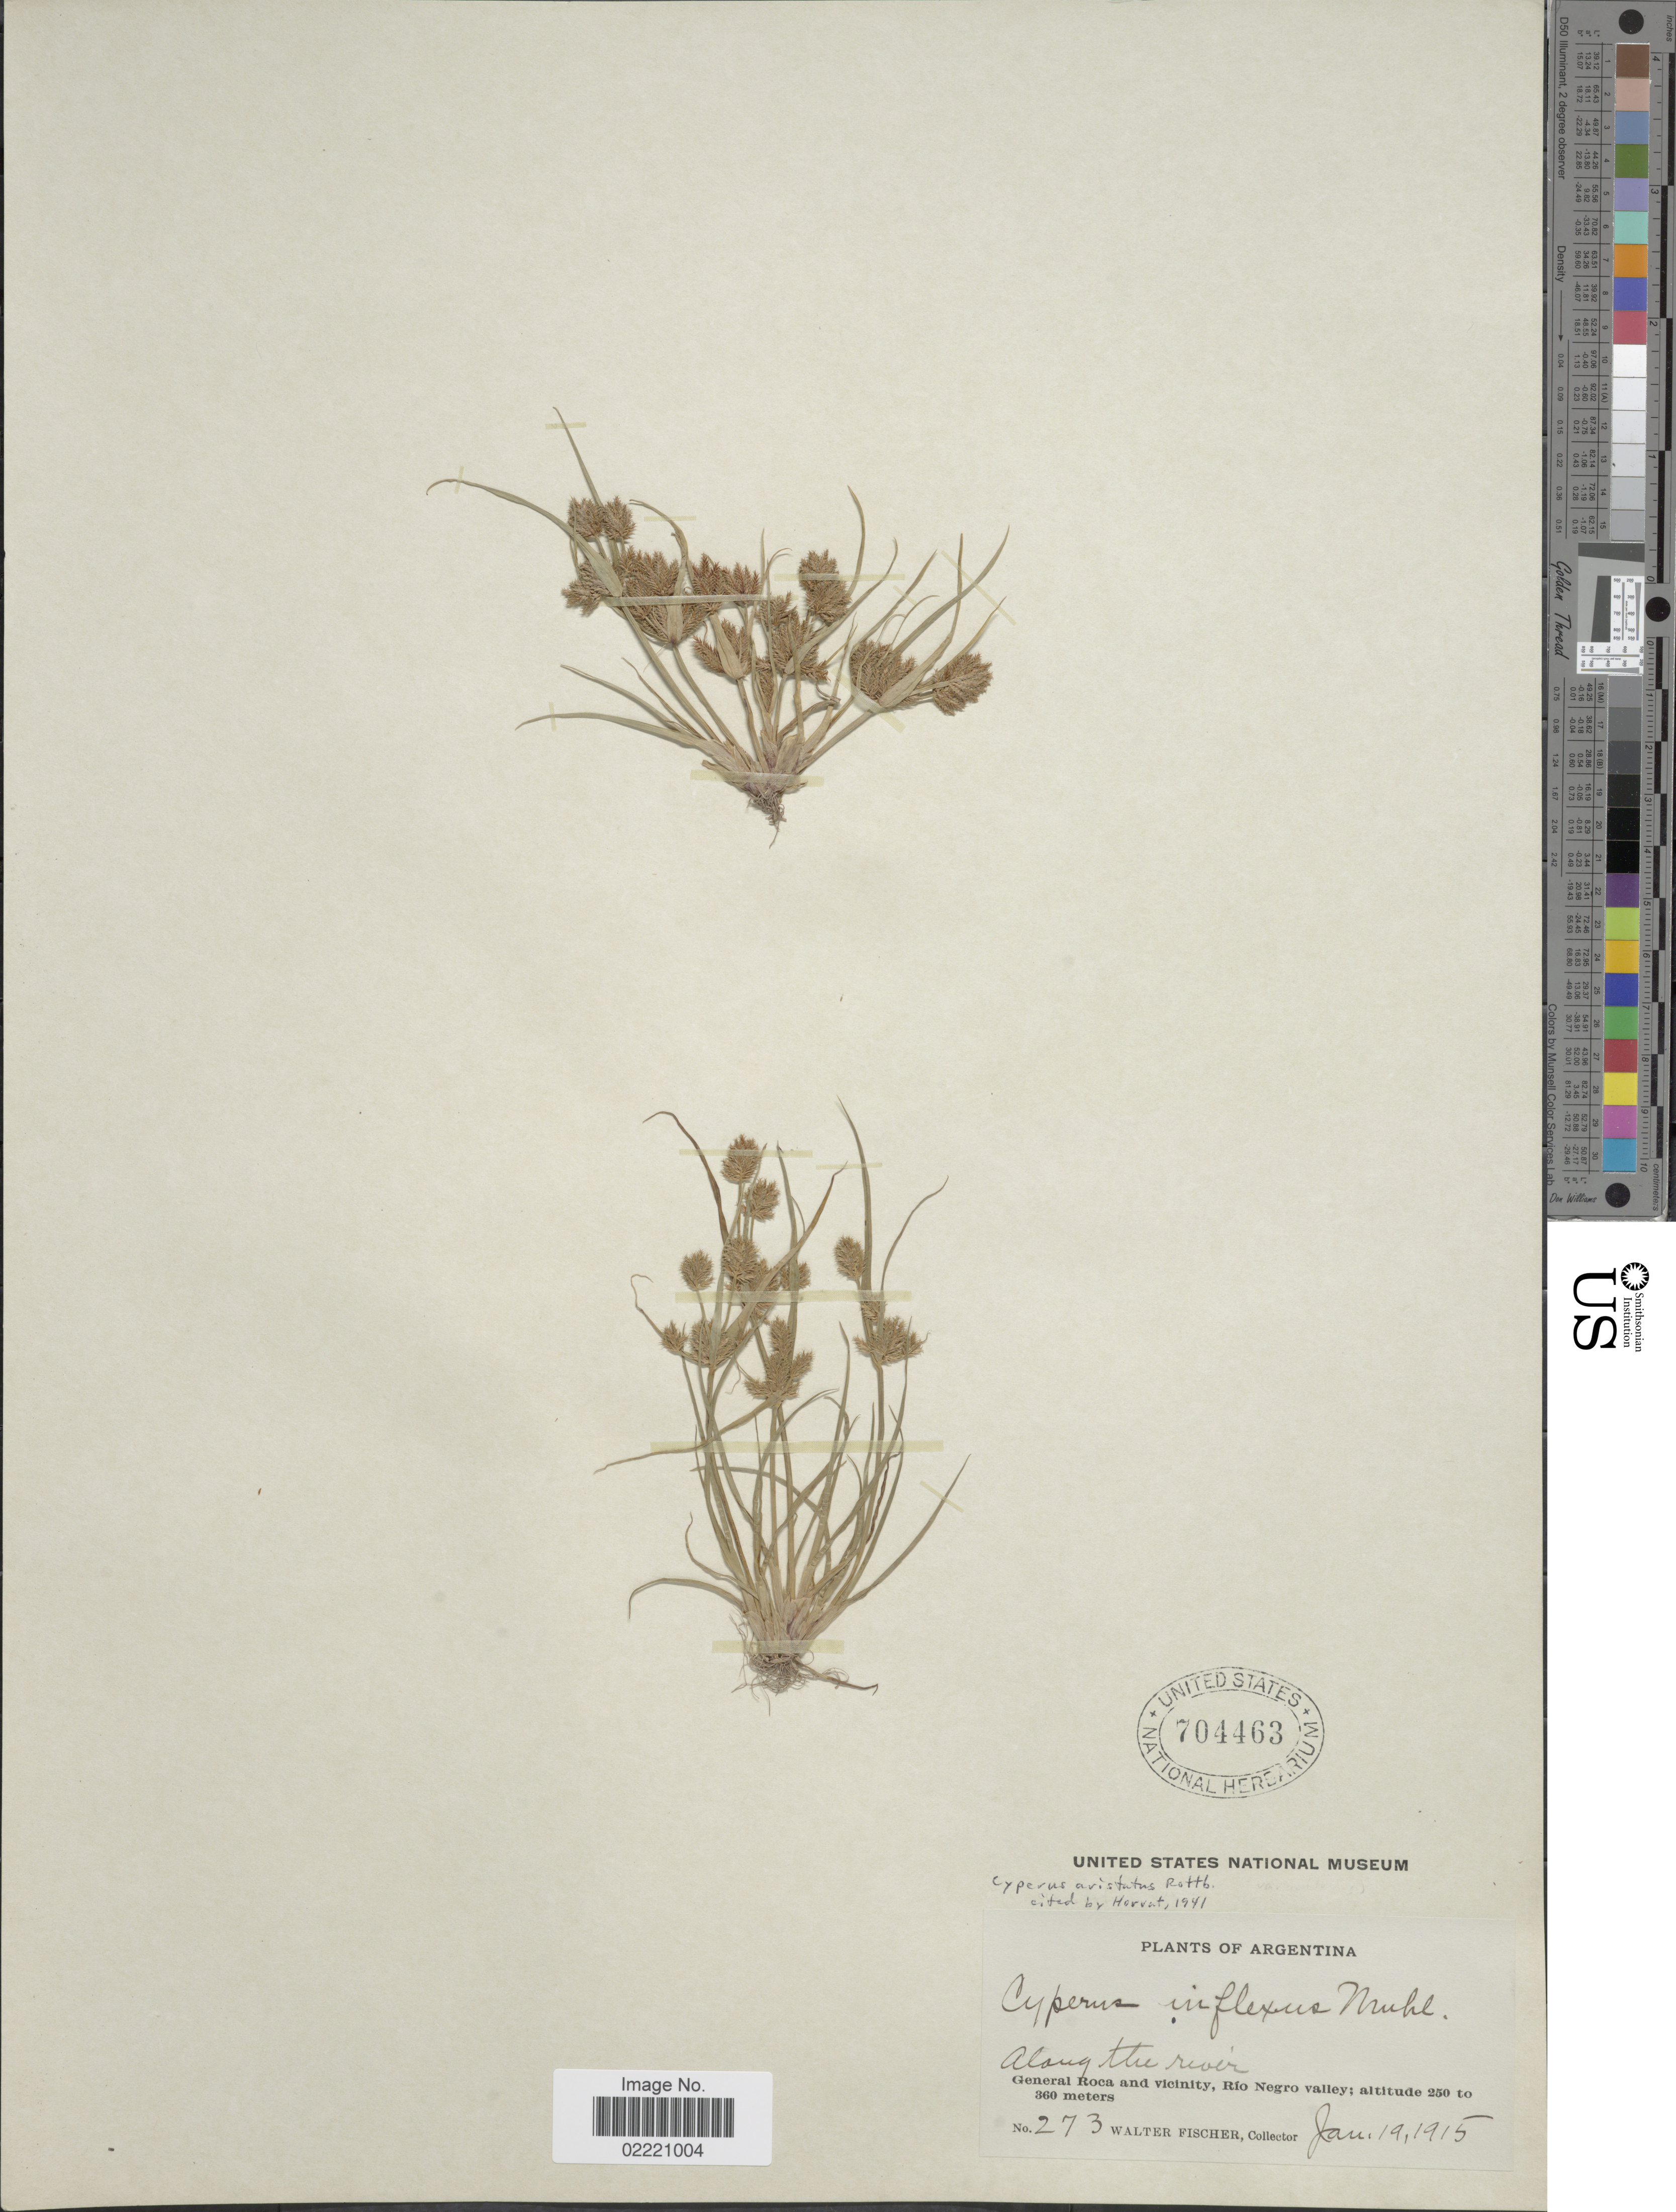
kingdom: Plantae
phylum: Tracheophyta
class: Liliopsida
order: Poales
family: Cyperaceae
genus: Cyperus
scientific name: Cyperus squarrosus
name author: L.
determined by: Strong, Mark T., (BOT), Smithsonian Institution - National Museum of Natural History (UNITED STATES)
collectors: W. Fischer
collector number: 273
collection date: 1915-01-19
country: Argentina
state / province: Rio Negro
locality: Along the rain, Gneral Roca and vicinity, Rio Negro valley.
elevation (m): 250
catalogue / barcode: US 704463